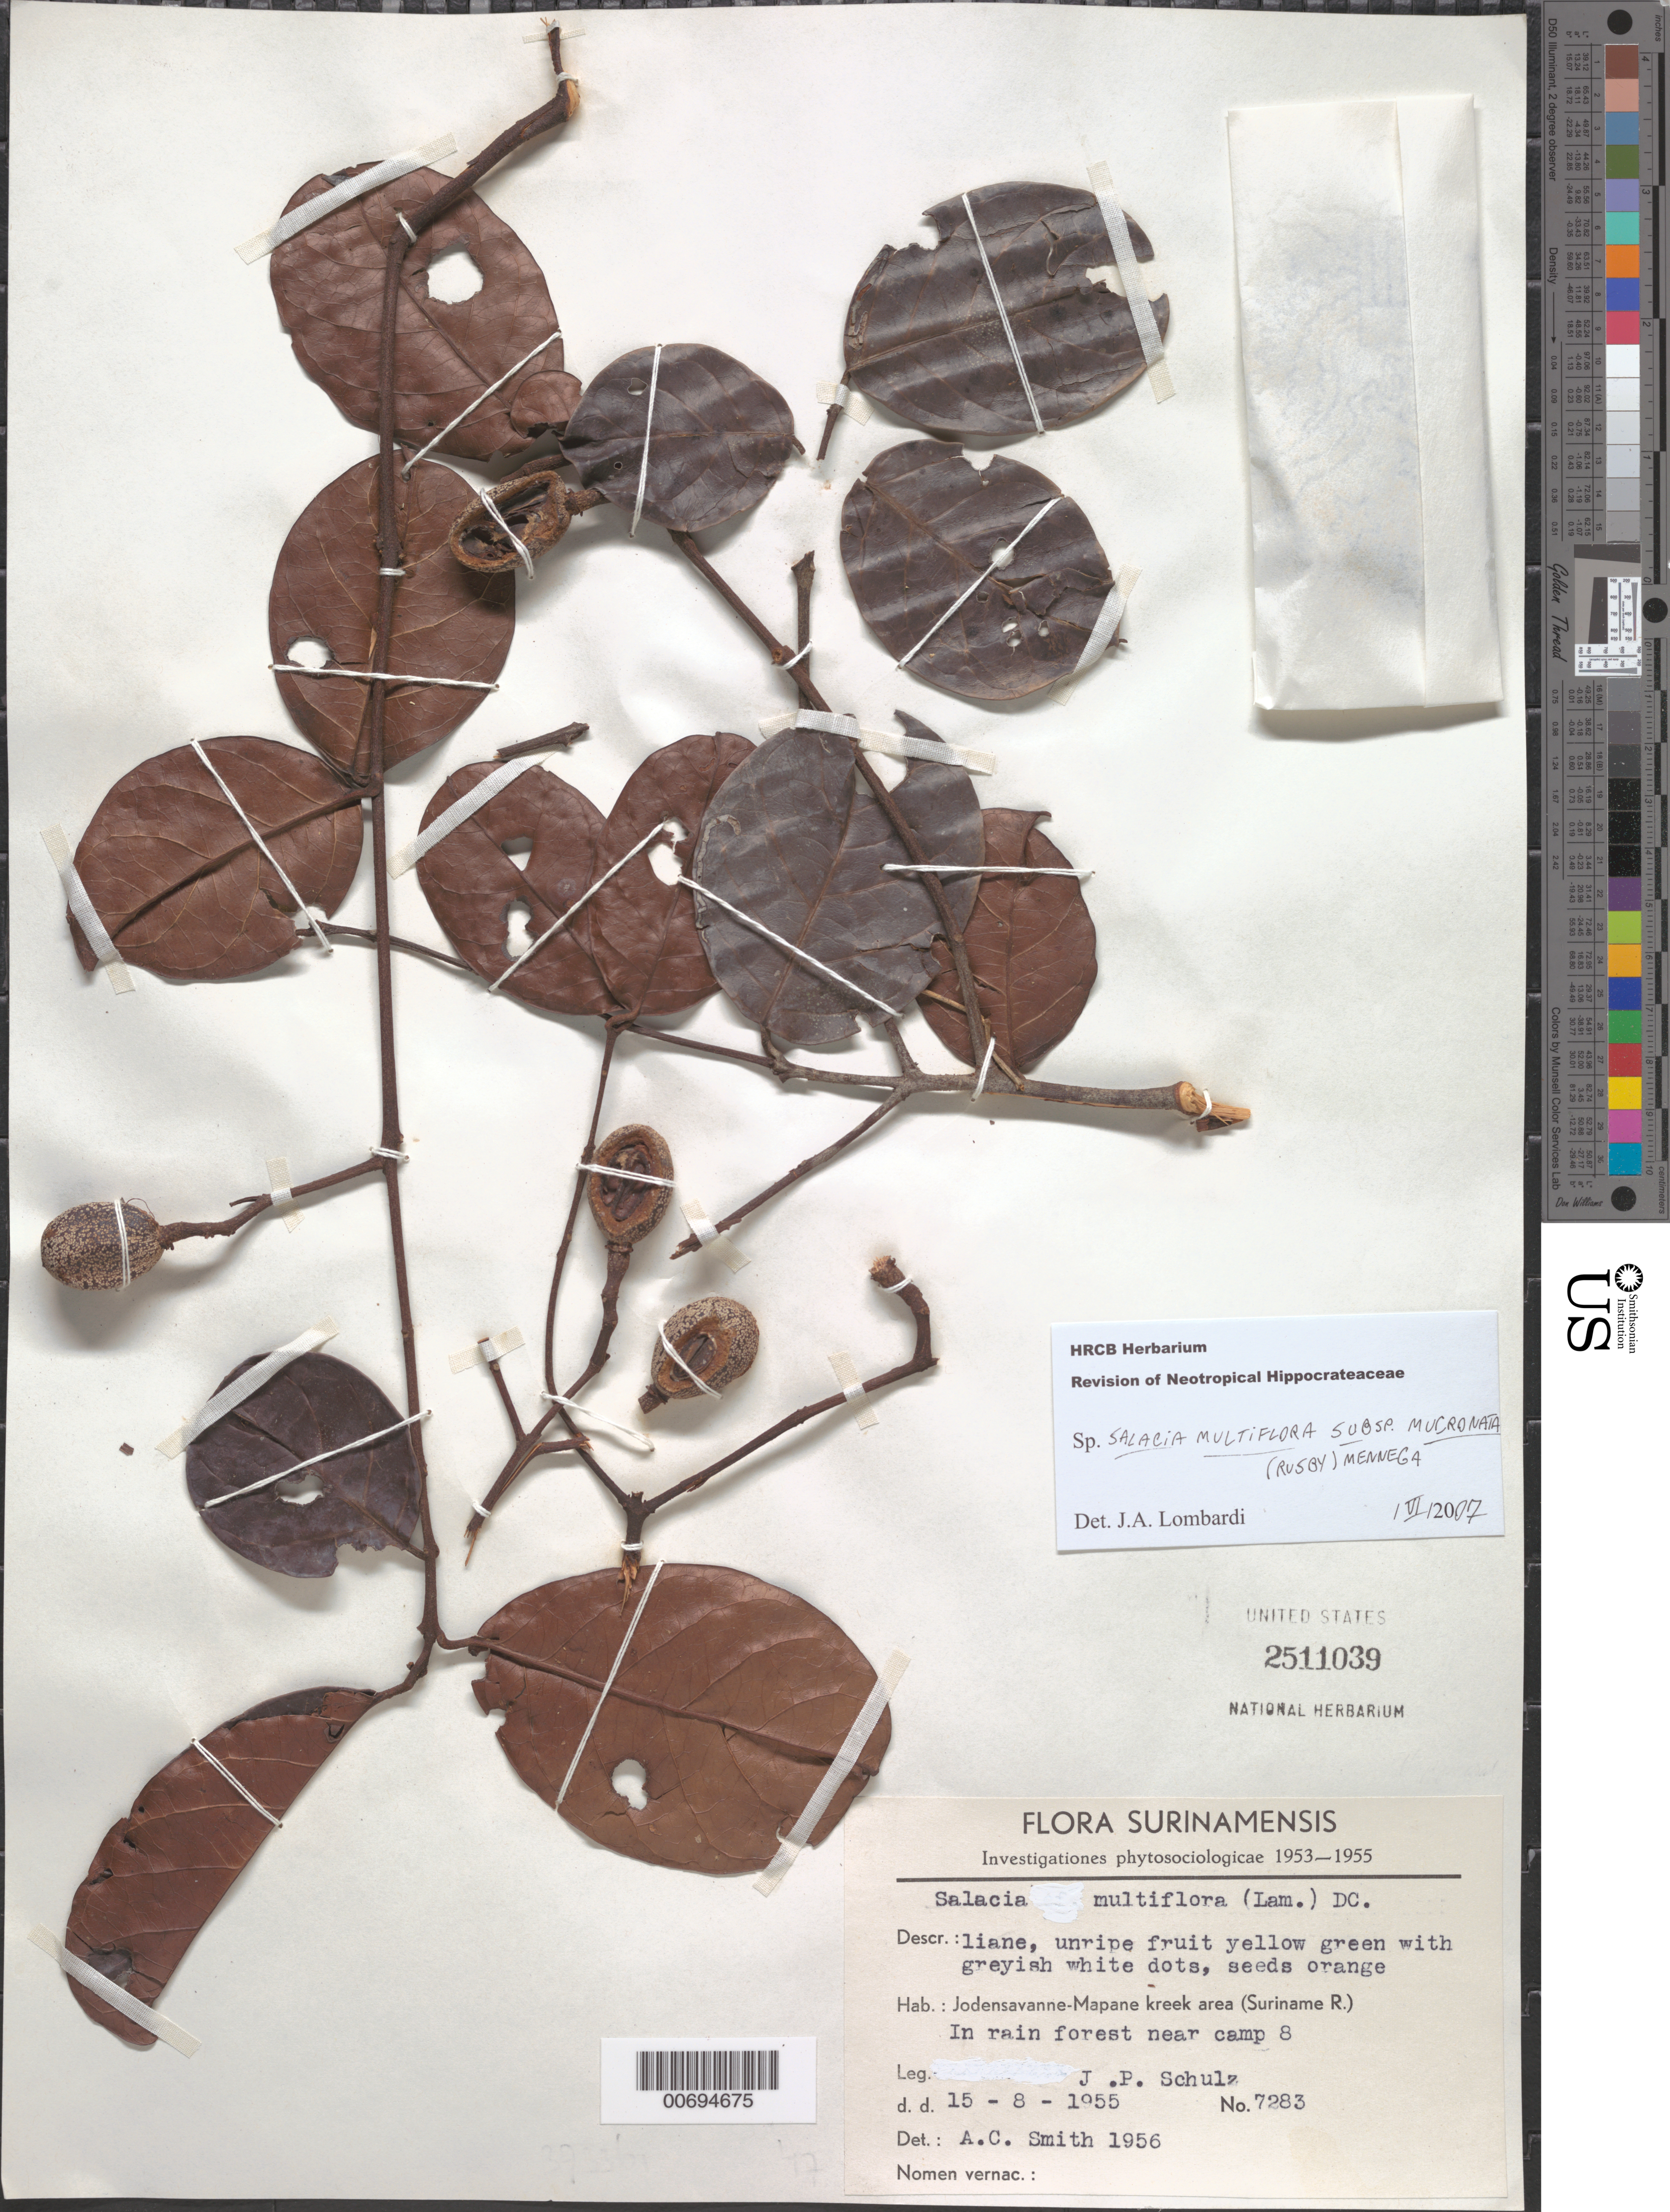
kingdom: Plantae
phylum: Tracheophyta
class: Magnoliopsida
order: Celastrales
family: Celastraceae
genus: Salacia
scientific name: Salacia multiflora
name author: (Lam.) DC.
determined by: Smith, A. C.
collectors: J. P. Schulz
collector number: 7283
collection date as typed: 15-Aug-55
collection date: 1955-08-15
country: Suriname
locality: Jodensavanne-Mapane kreek area (SURINAMEe R.), near Camp 8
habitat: Rainforest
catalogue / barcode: US 2511039